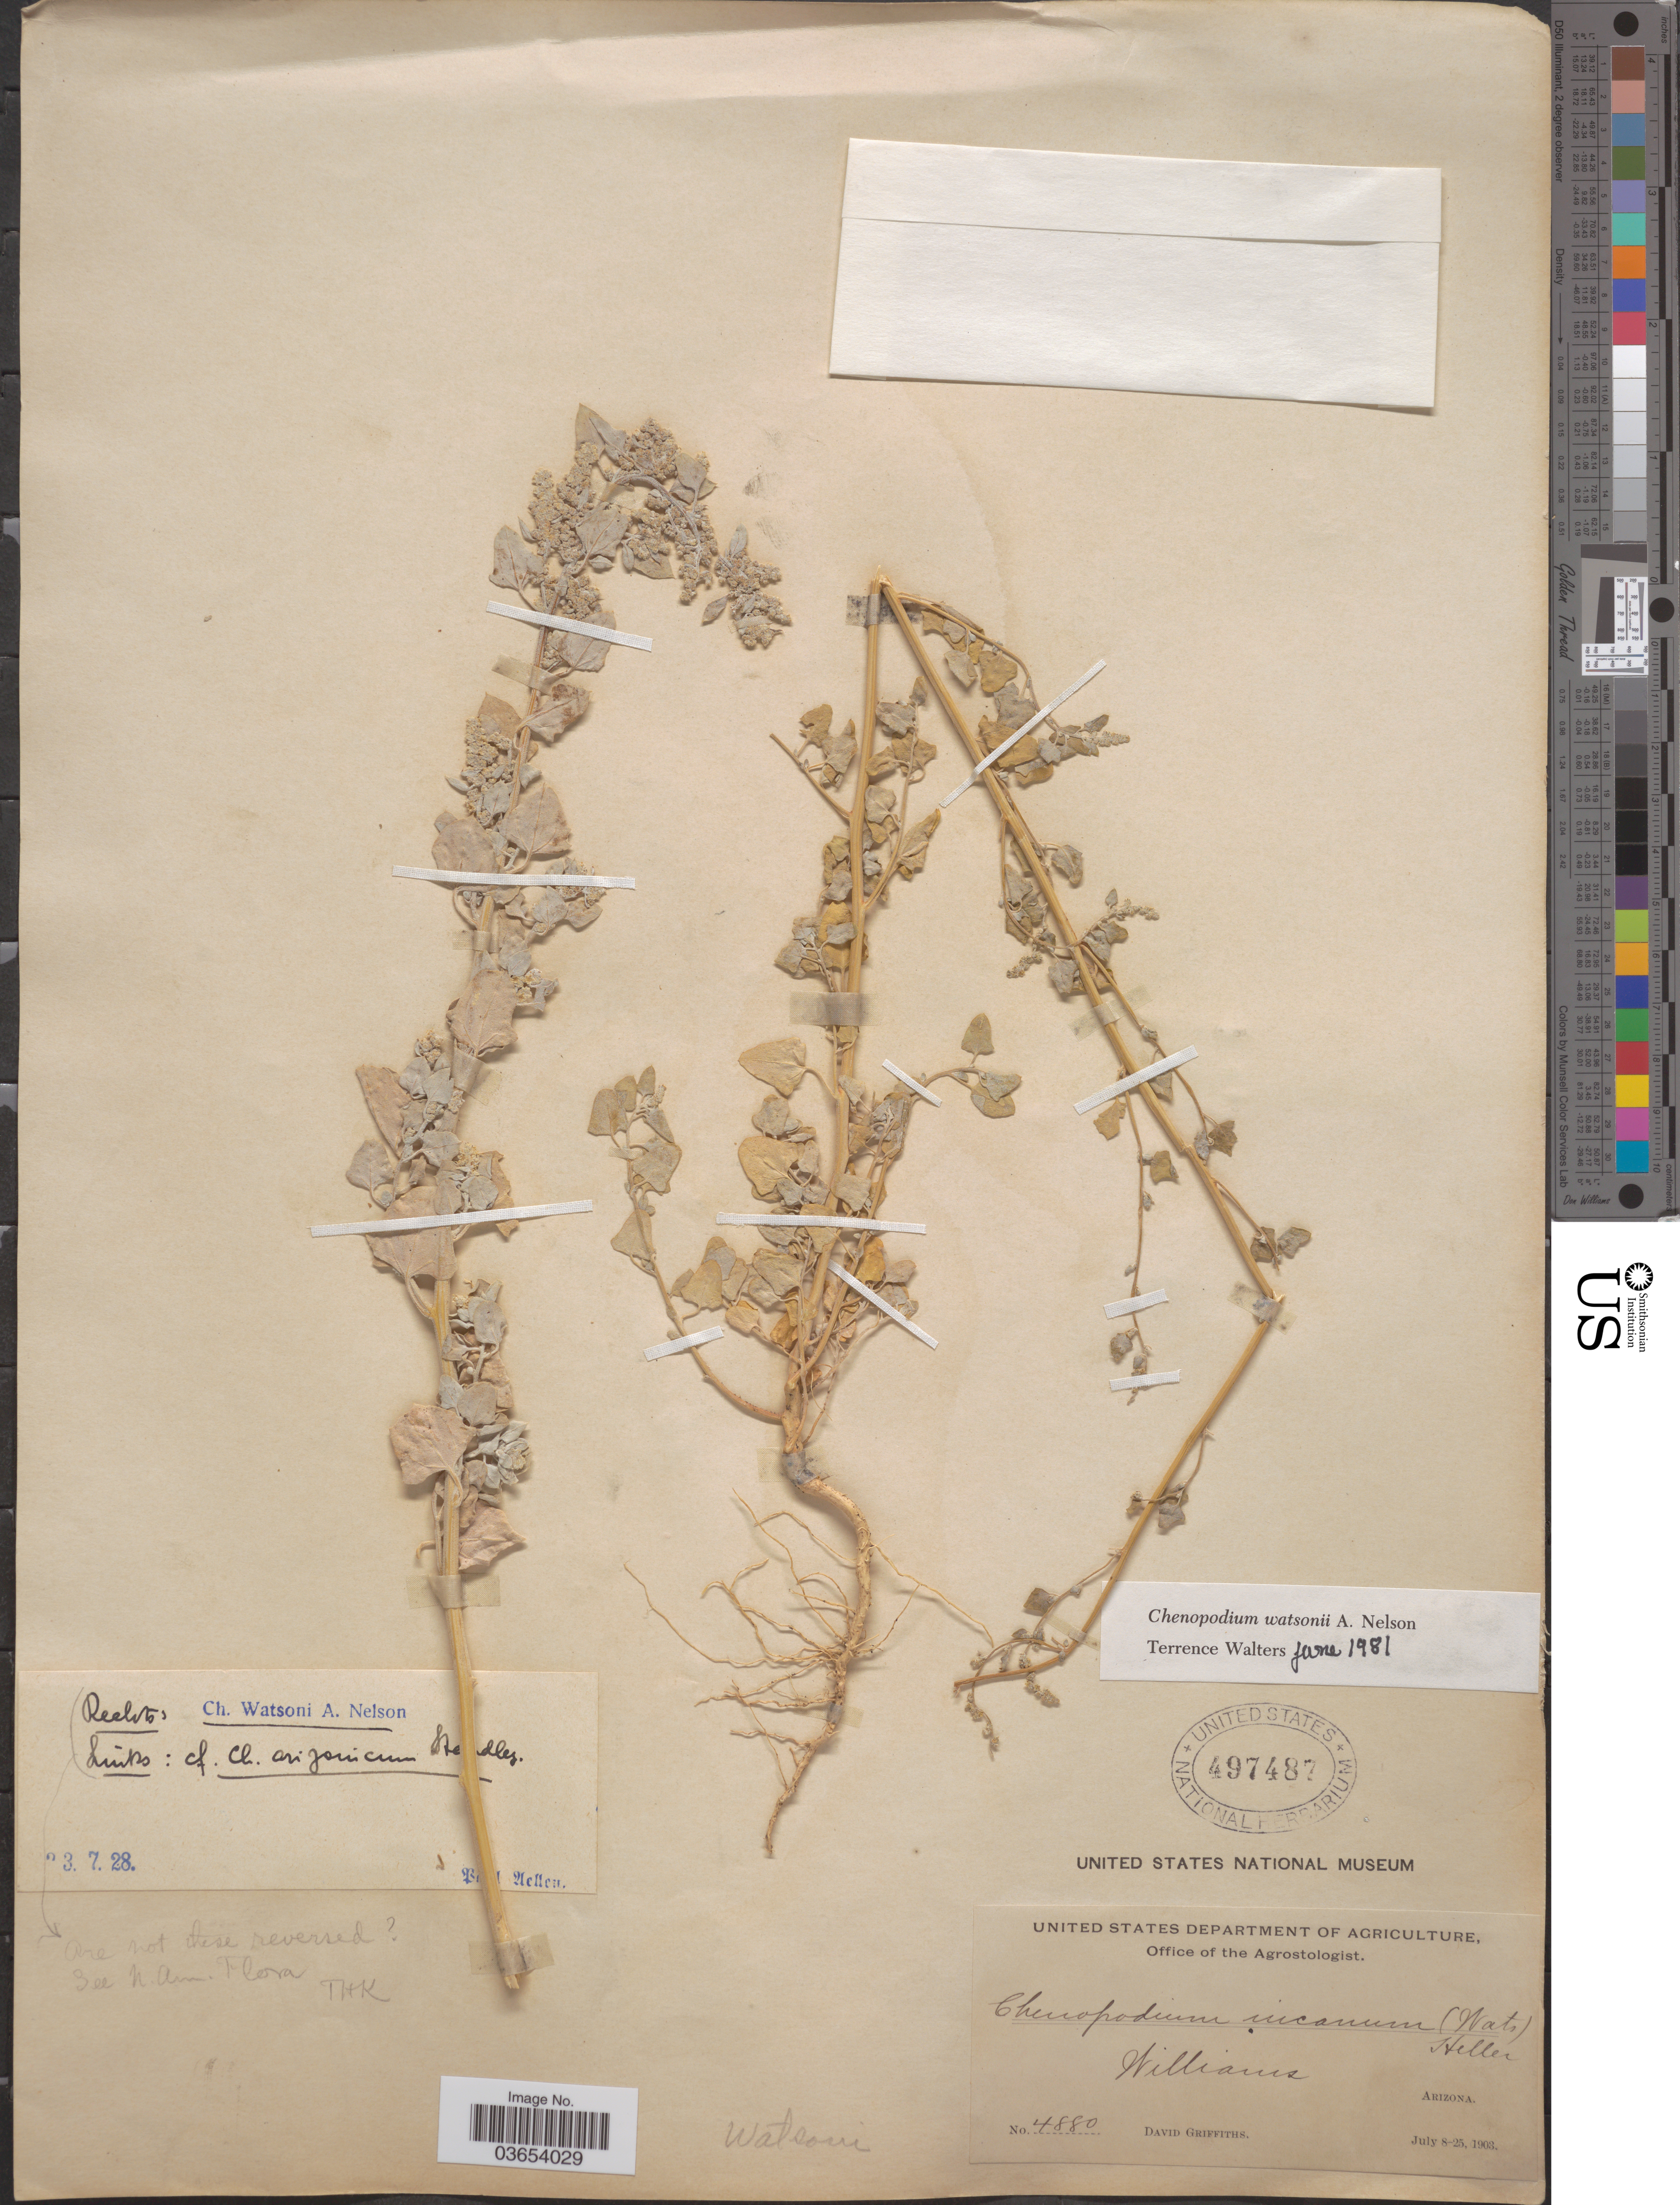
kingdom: Plantae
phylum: Tracheophyta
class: Magnoliopsida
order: Caryophyllales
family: Amaranthaceae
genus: Chenopodium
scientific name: Chenopodium watsonii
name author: A. Nelson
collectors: D. Griffiths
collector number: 4880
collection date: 1903-07-08/1903-07-25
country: United States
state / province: Arizona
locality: Williams.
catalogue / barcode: US 497487